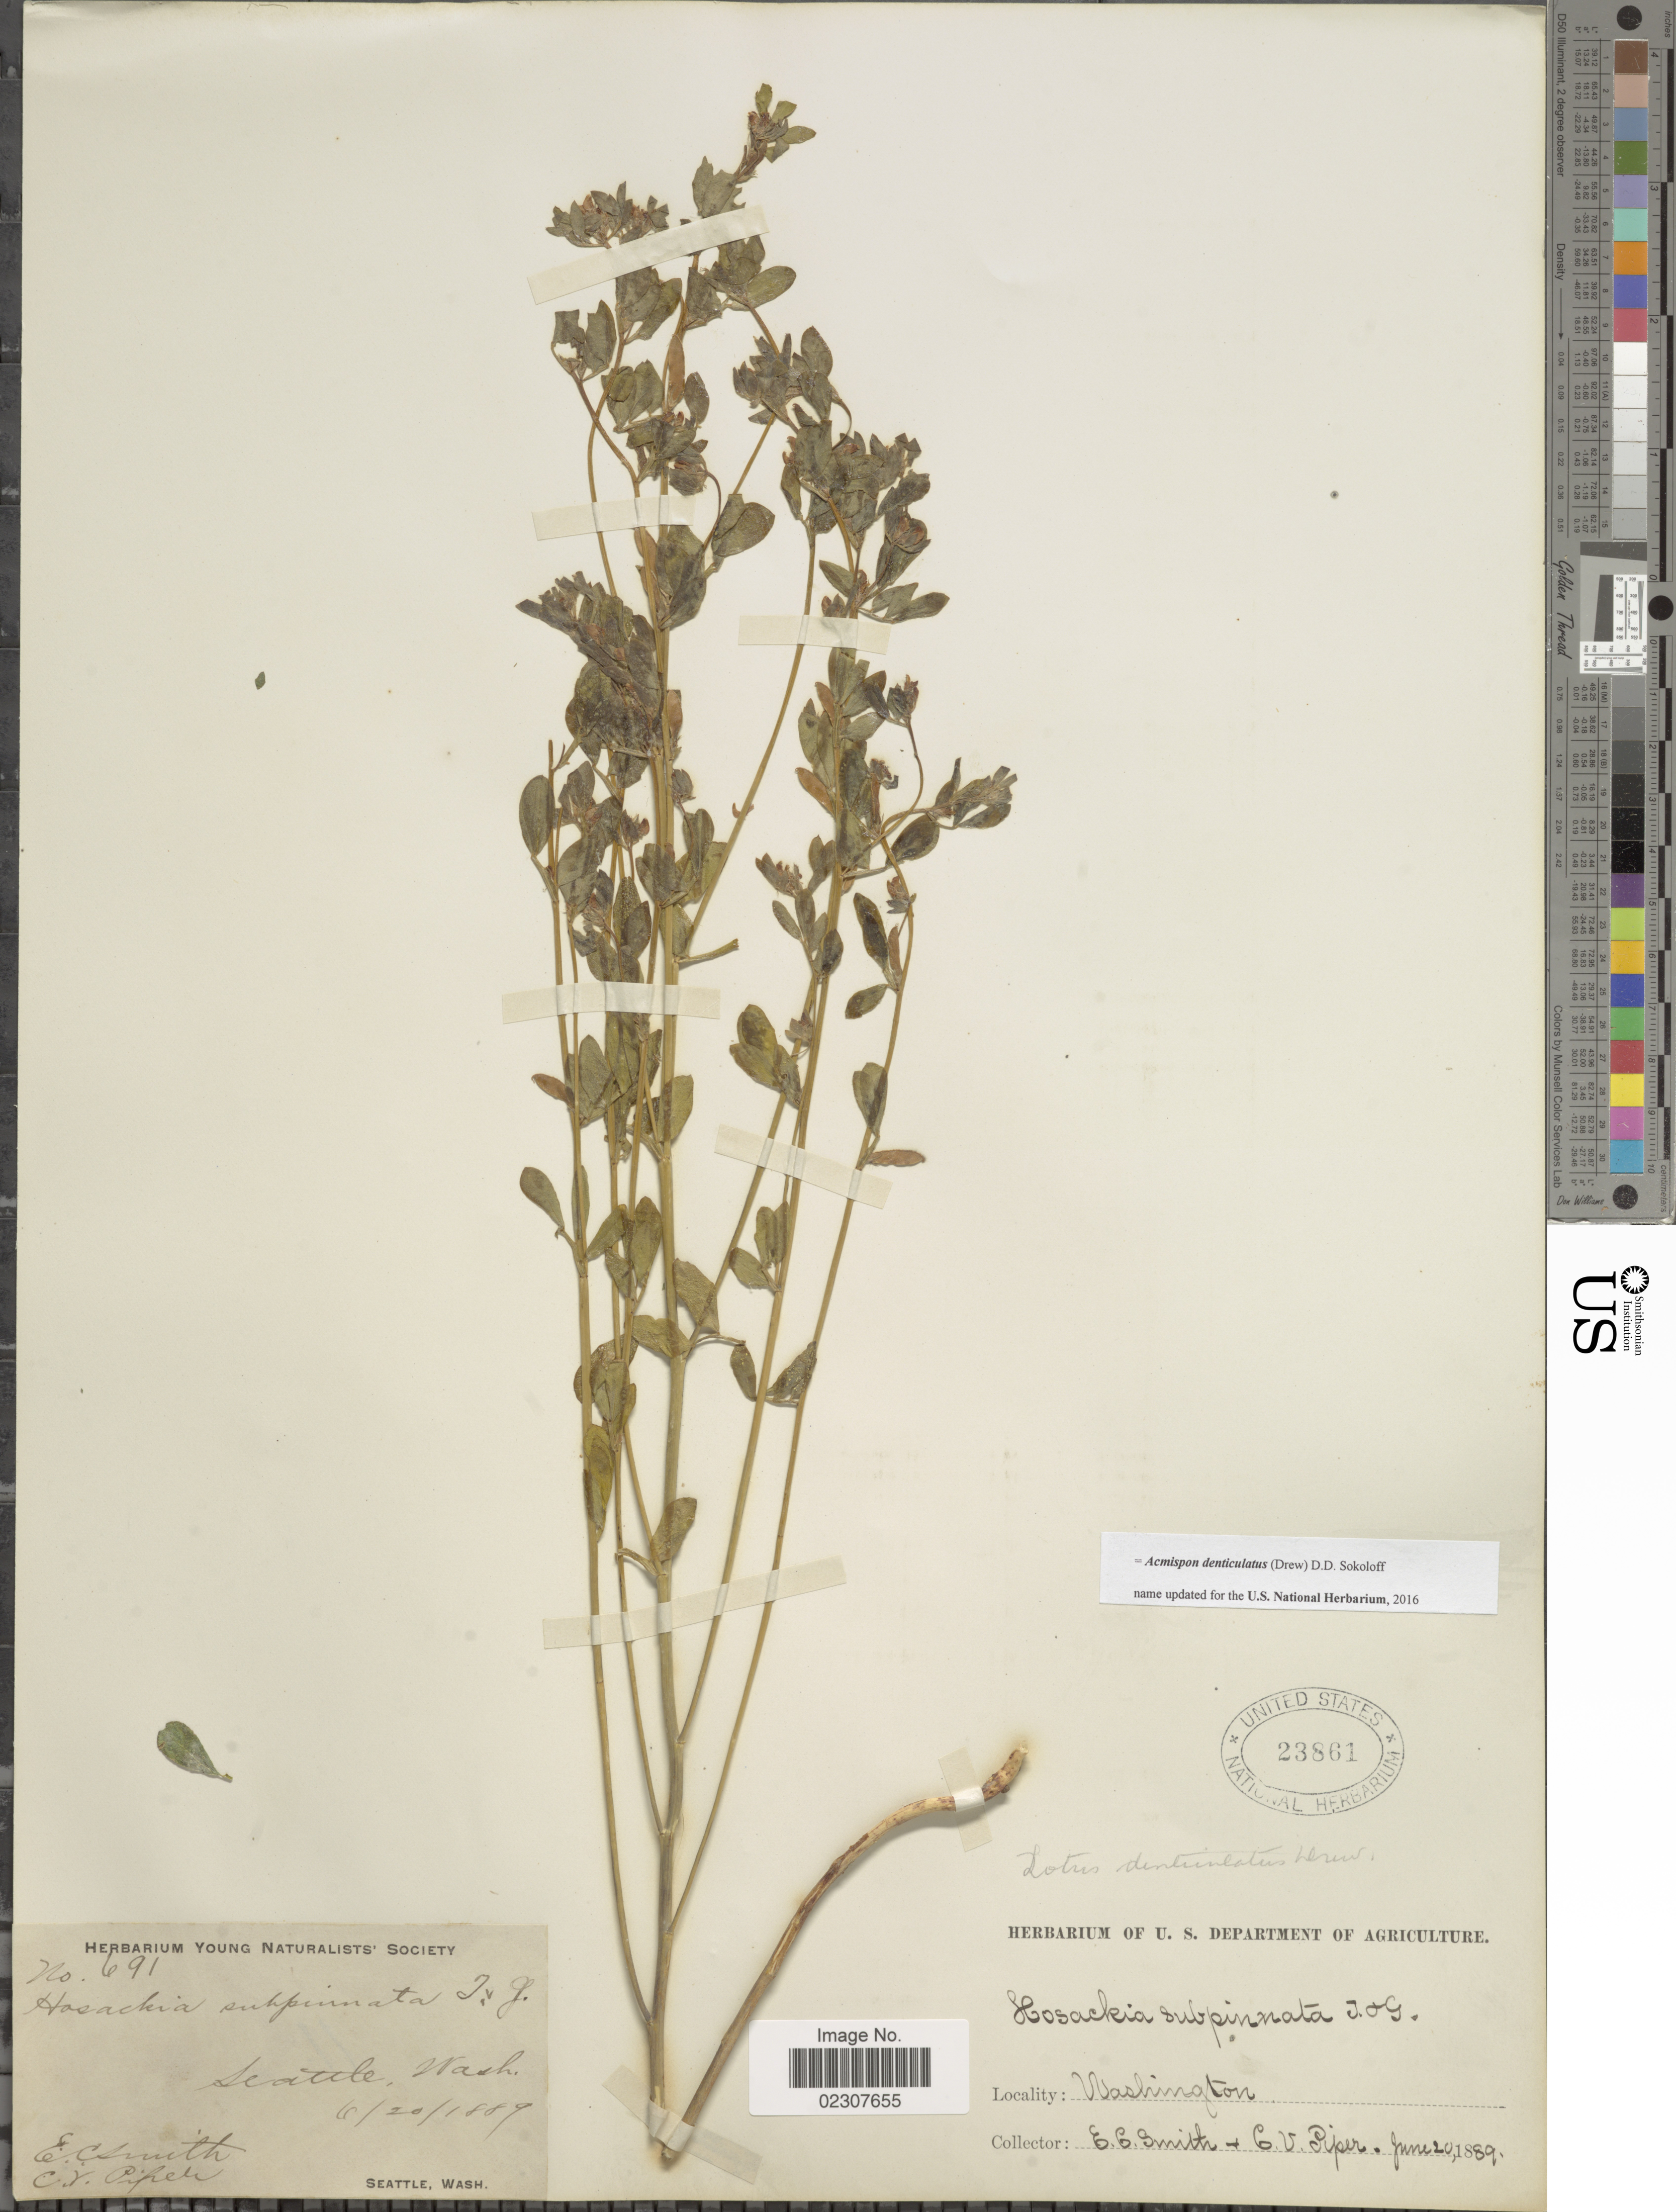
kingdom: Plantae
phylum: Tracheophyta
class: Magnoliopsida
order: Fabales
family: Fabaceae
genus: Acmispon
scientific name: Acmispon denticulatus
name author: (Drew) D.D. Sokoloff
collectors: E. Smith & C. V. Piper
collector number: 691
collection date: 1889-06-20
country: United States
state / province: Washington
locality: Scattle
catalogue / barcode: US 23861